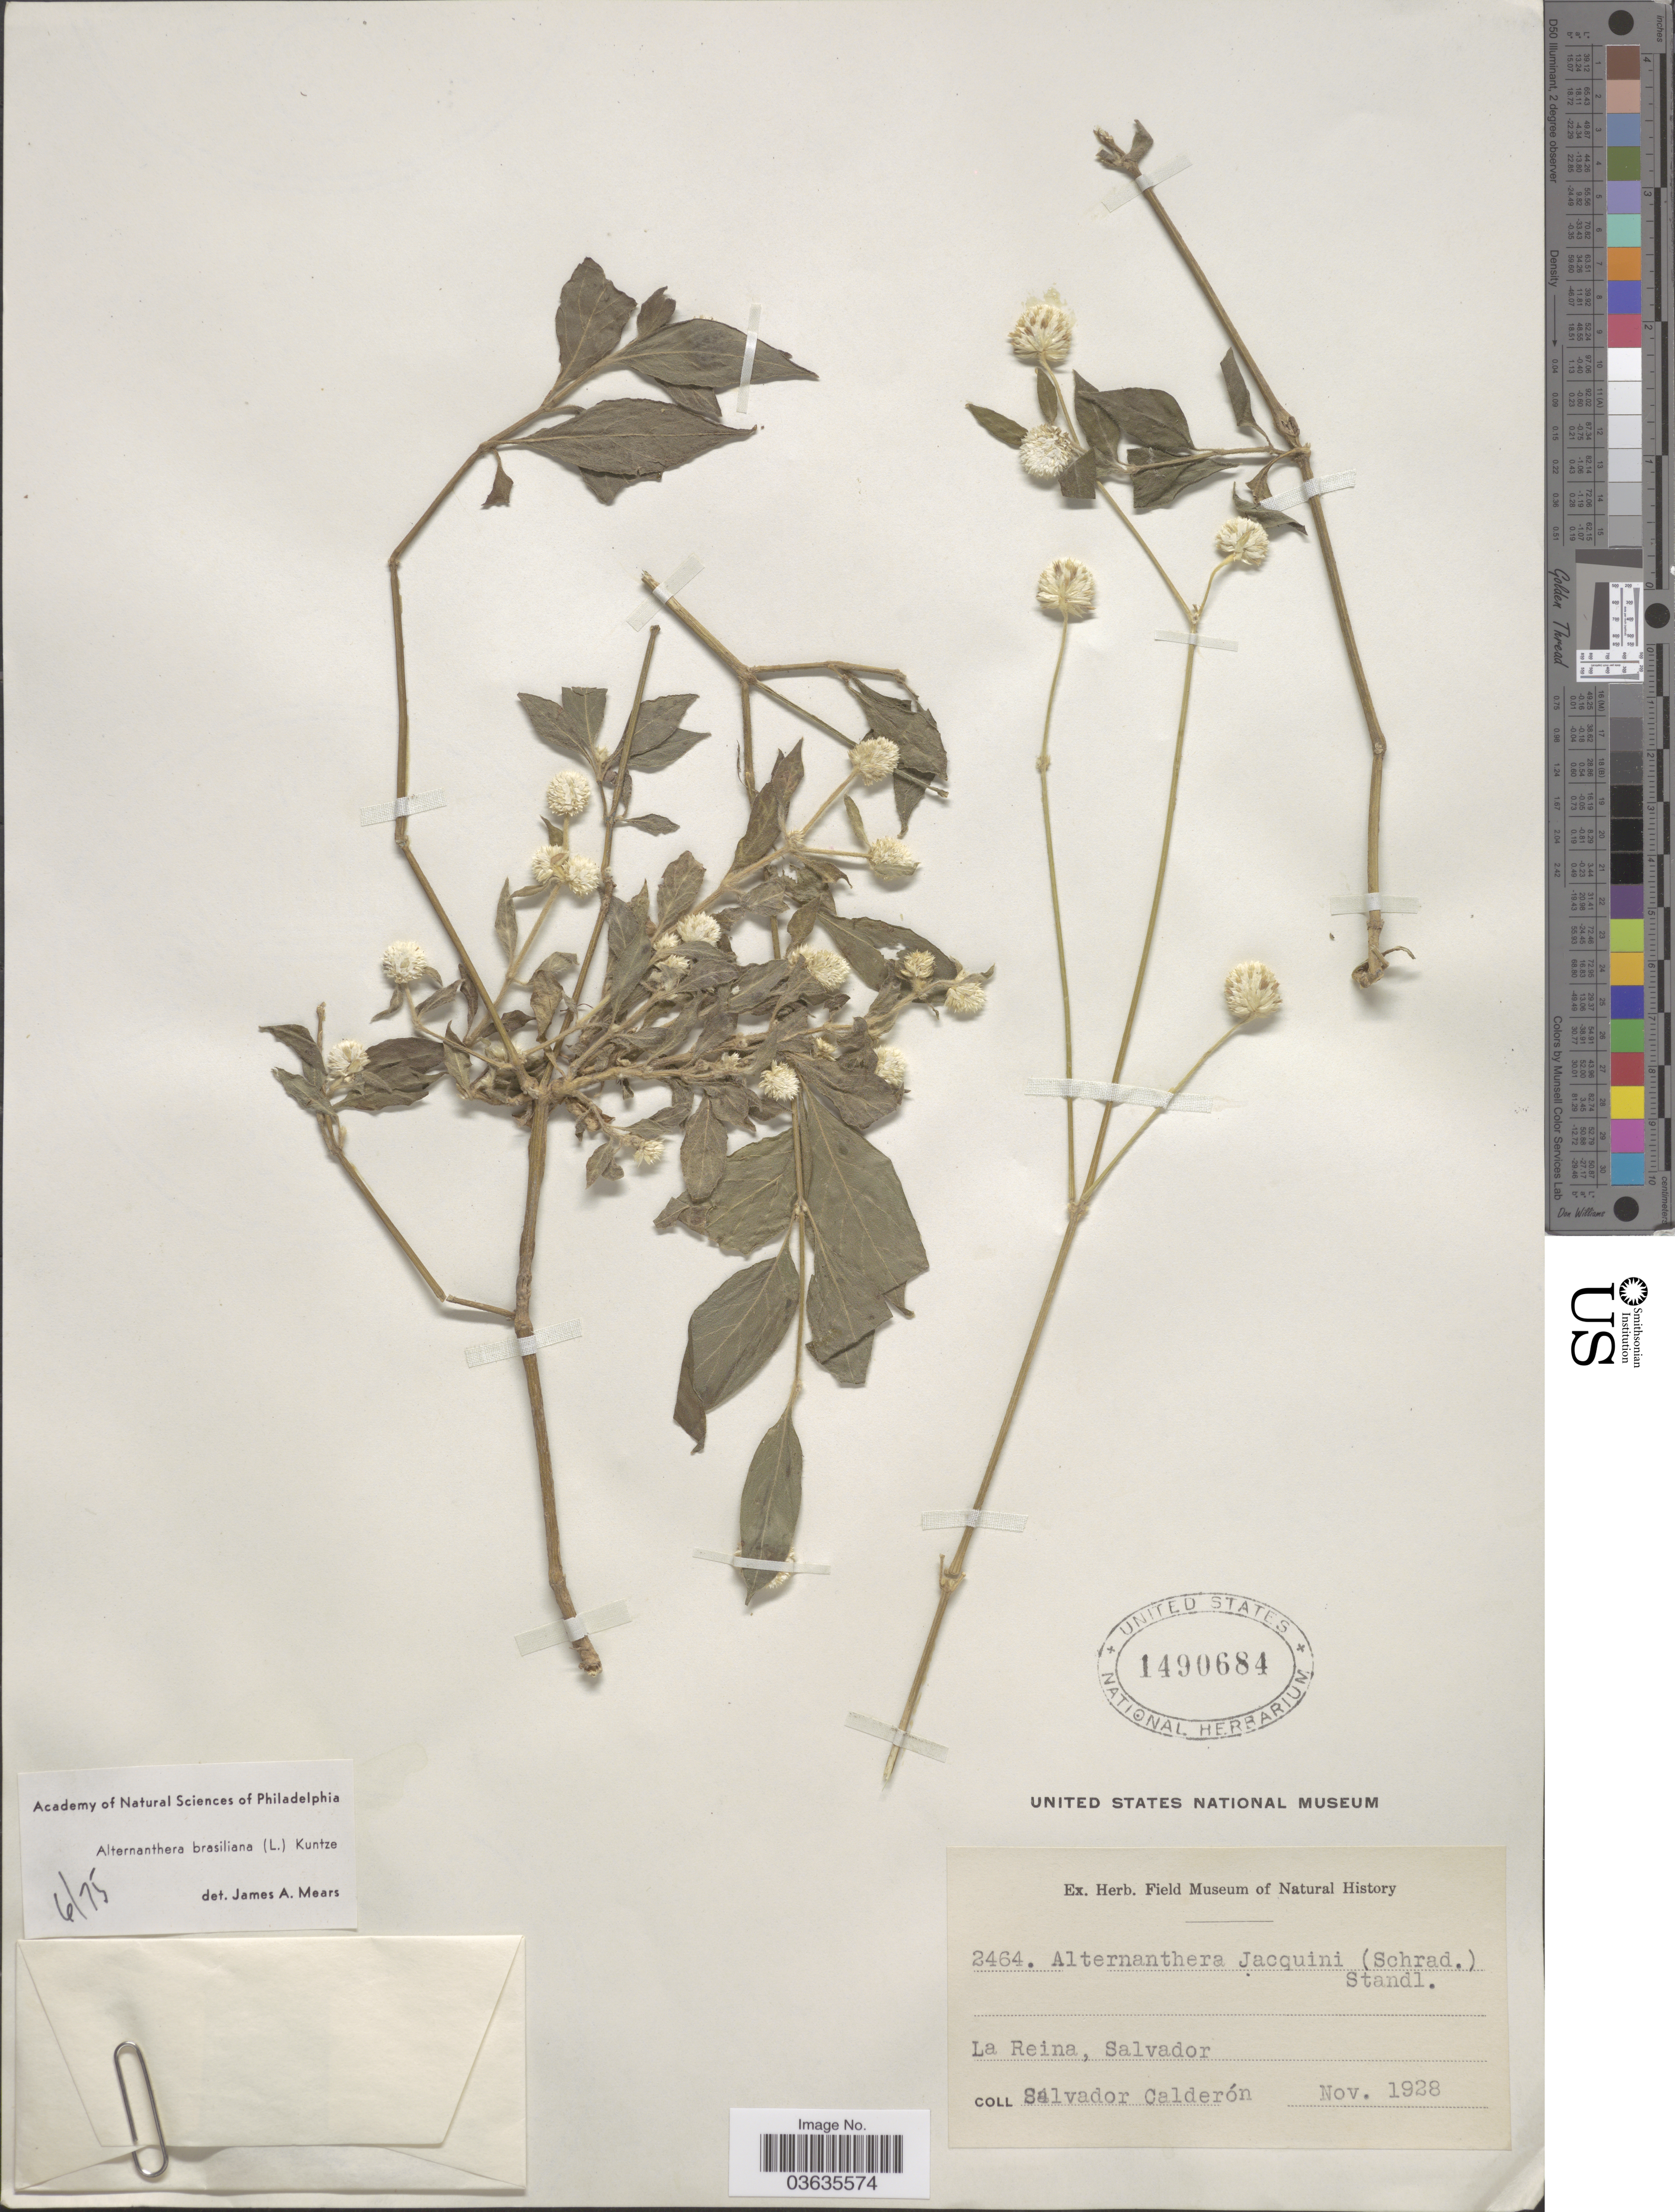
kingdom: Plantae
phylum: Tracheophyta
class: Magnoliopsida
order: Caryophyllales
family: Amaranthaceae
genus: Alternanthera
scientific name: Alternanthera brasiliana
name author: (L.) Kuntze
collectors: S. Calderón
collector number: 2464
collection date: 1928-11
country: El Salvador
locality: La Reina.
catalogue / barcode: US 1490684